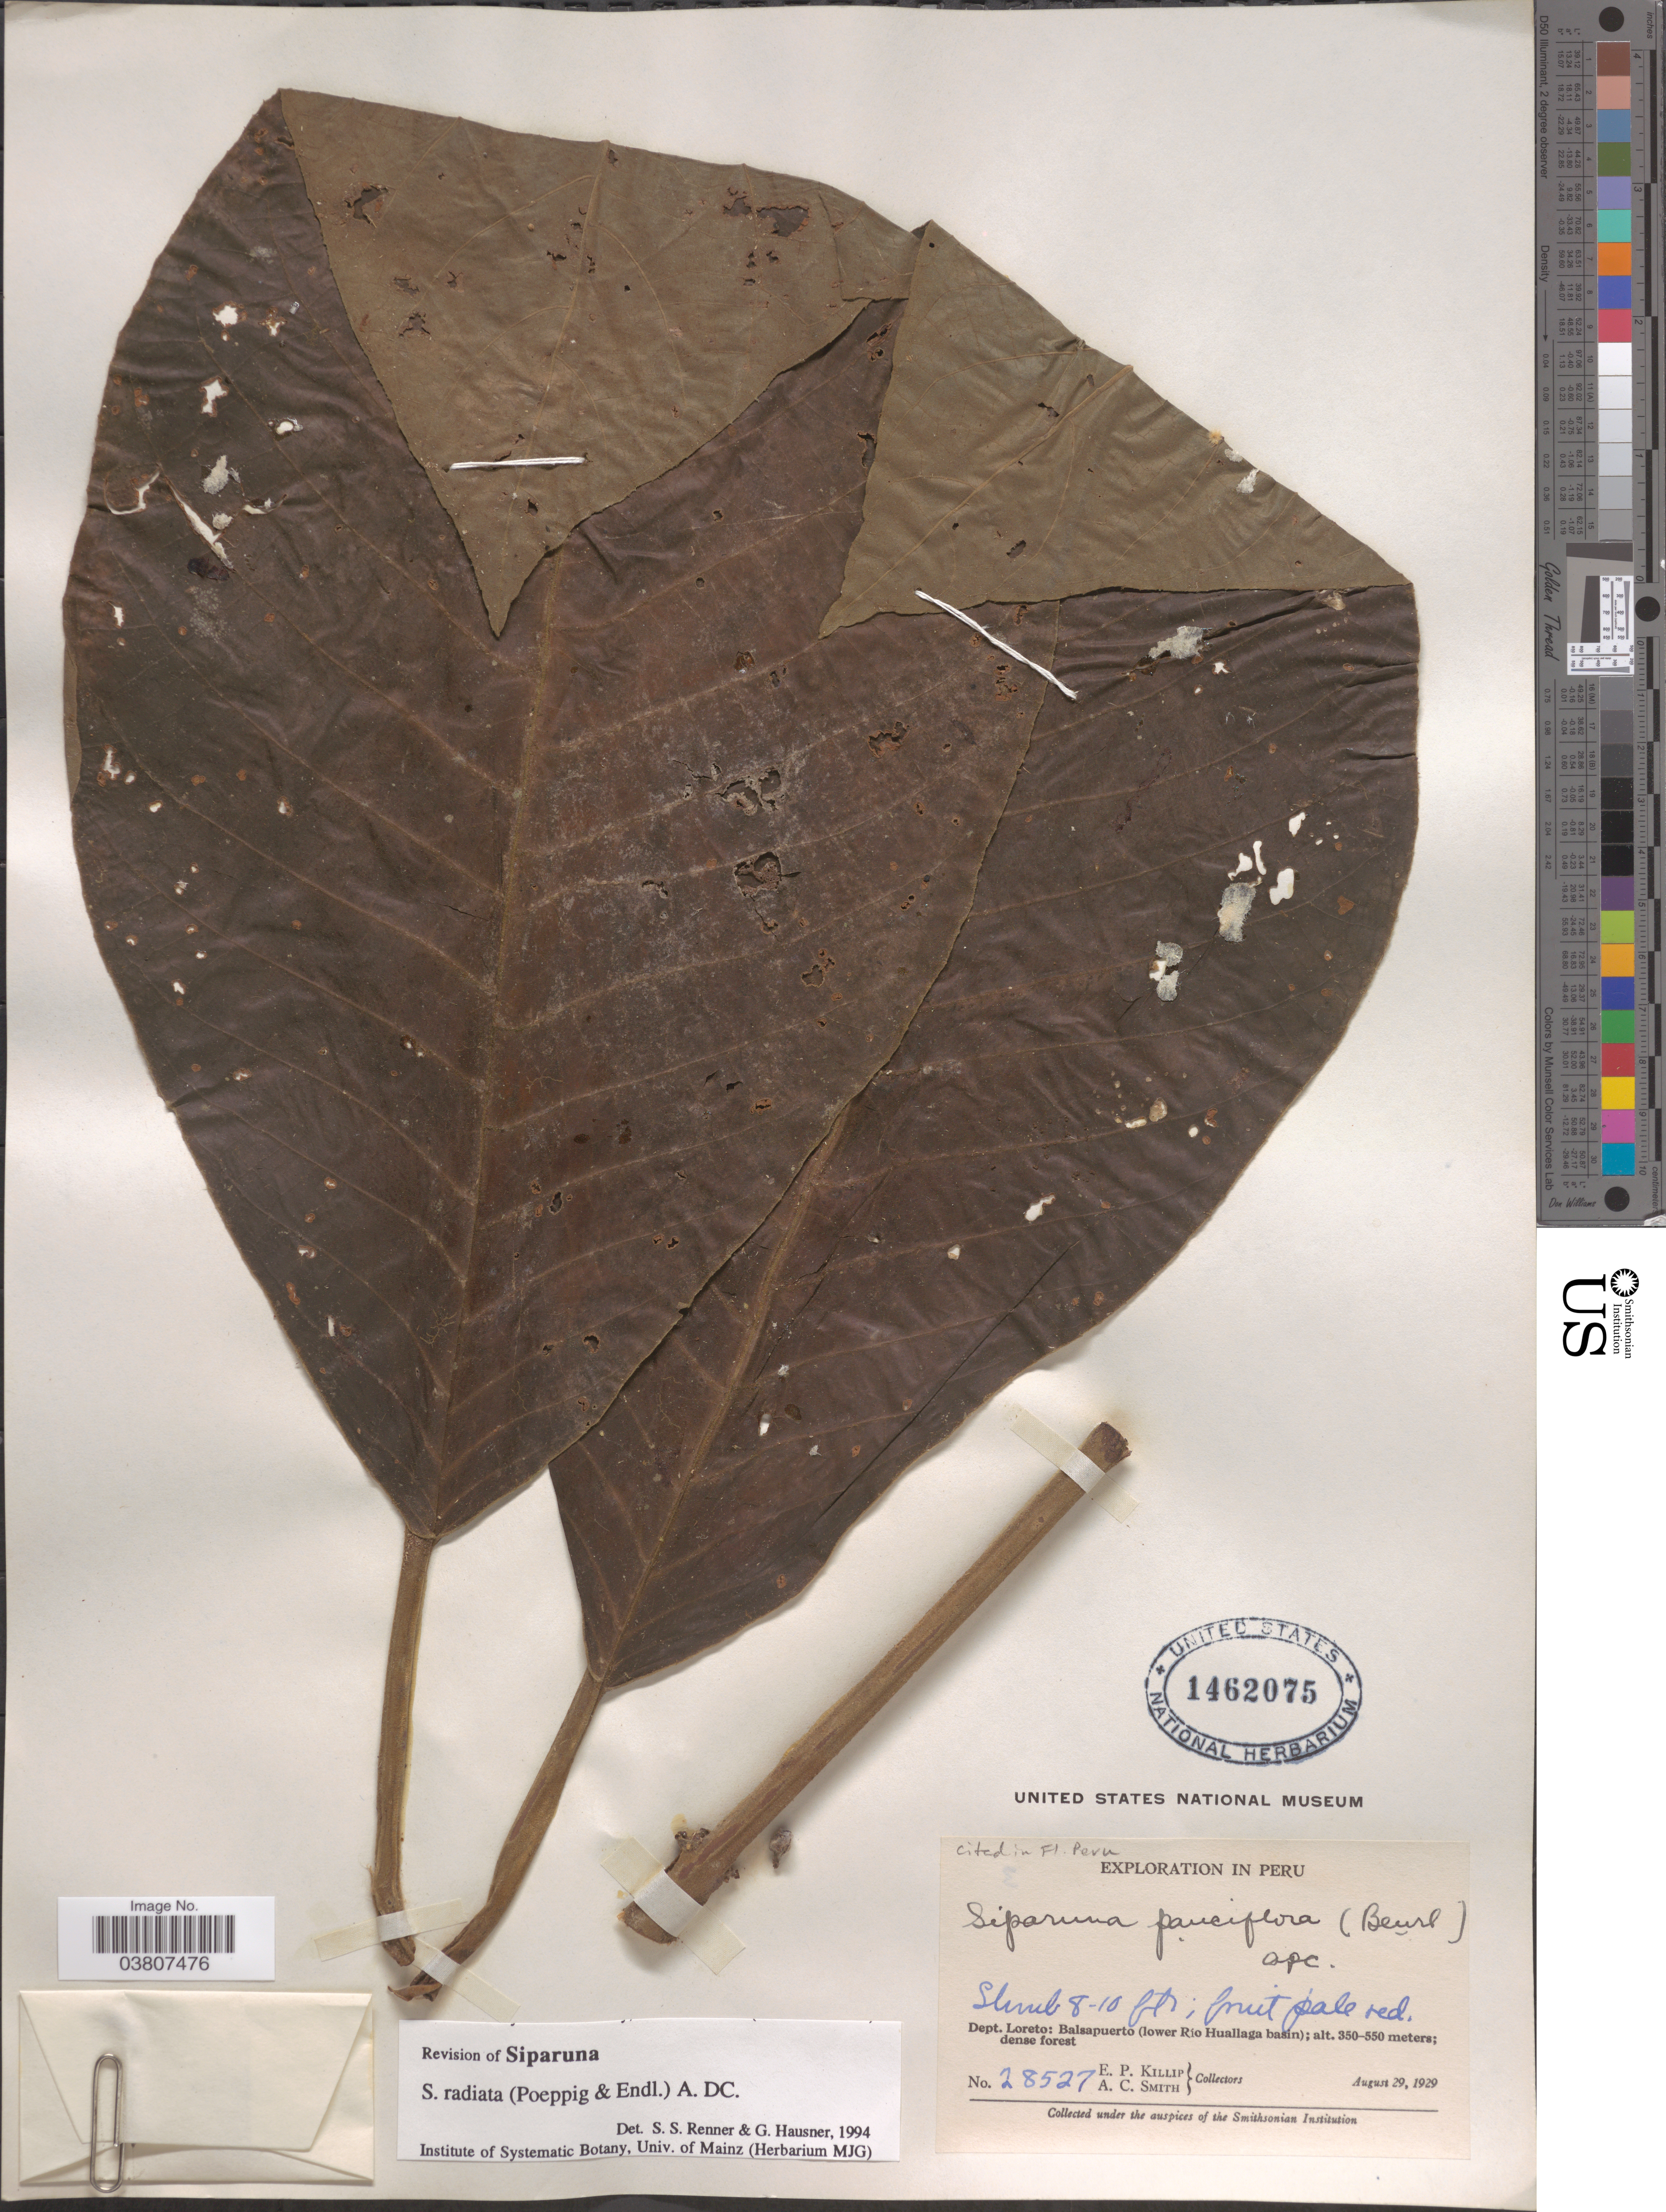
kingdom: Plantae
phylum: Tracheophyta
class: Magnoliopsida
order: Laurales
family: Siparunaceae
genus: Siparuna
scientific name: Siparuna sessiliflora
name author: (Kunth) A. DC.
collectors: E. P. Killip & A. C. Smith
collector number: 28527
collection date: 1929-08-29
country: Peru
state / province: Loreto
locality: Dept. Loreto: Balsapuerto (lower Río Huallaga basin).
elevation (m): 350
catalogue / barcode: US 1462075